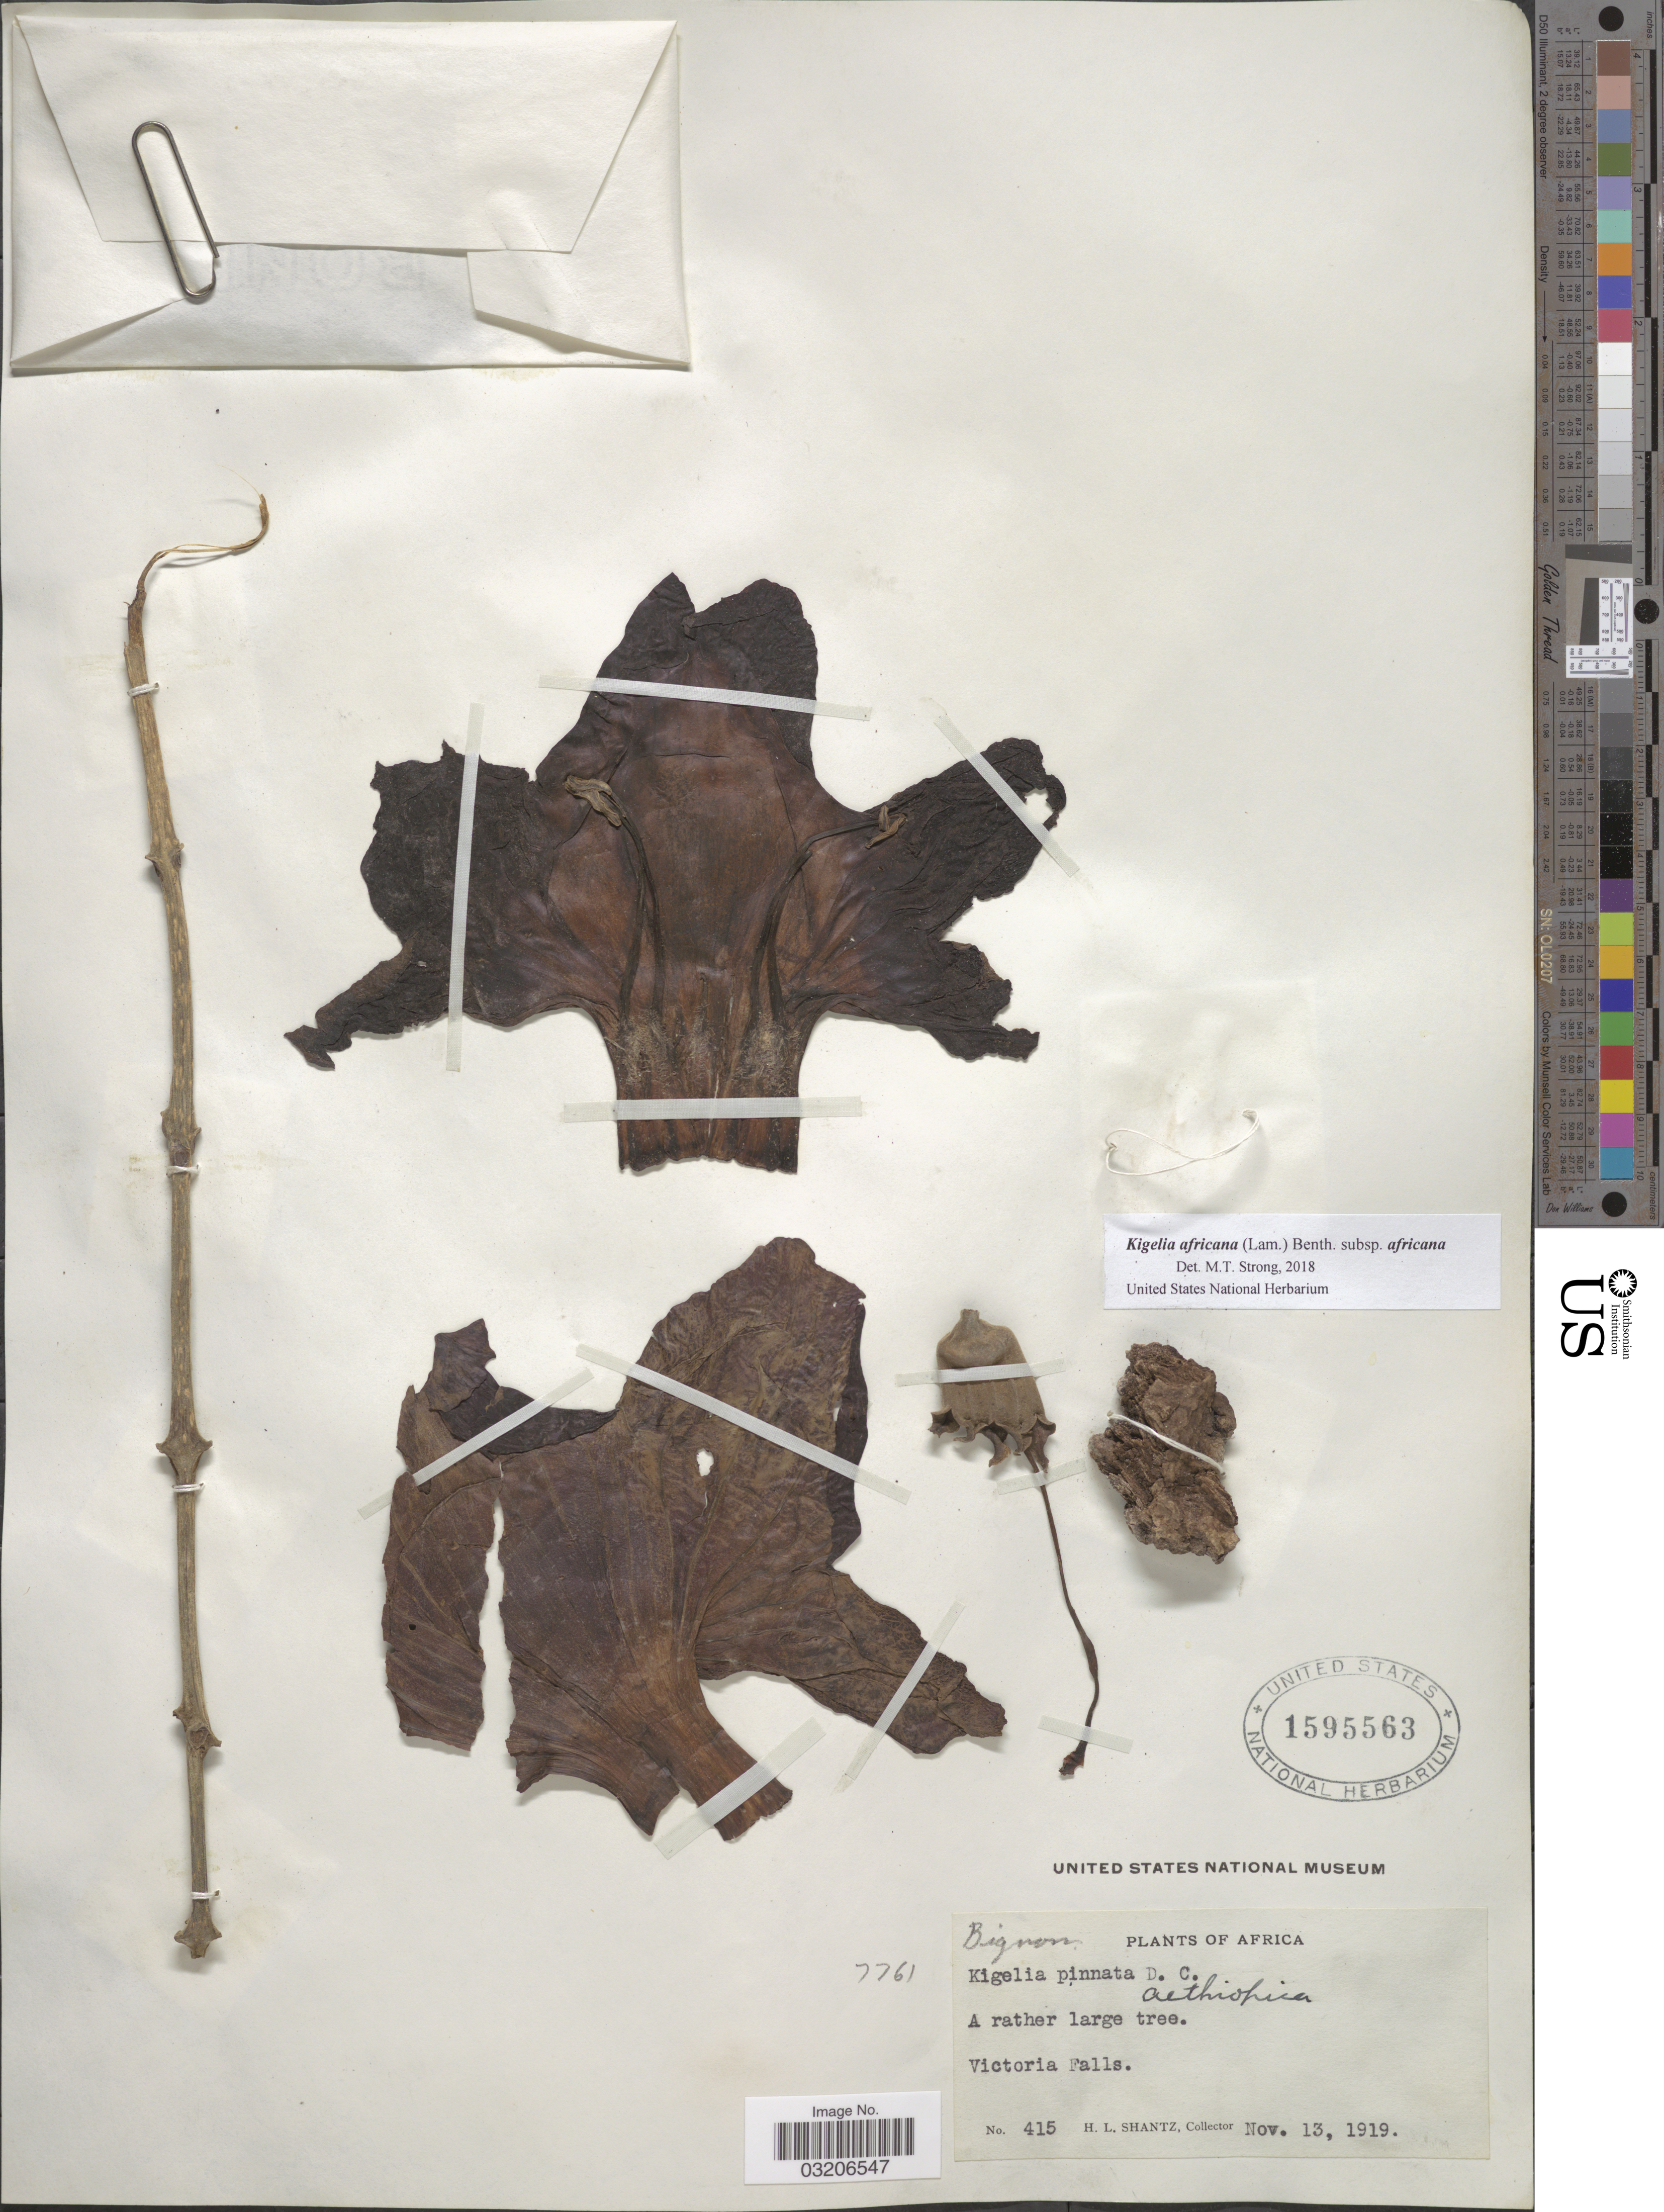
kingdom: Plantae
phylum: Tracheophyta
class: Magnoliopsida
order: Lamiales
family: Bignoniaceae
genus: Kigelia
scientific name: Kigelia africana subsp. africana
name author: (Lam.) Benth.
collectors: H. Shantz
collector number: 415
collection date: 1919-11-13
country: Zambia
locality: Africa. Victoria Falls.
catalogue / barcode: US 1595563